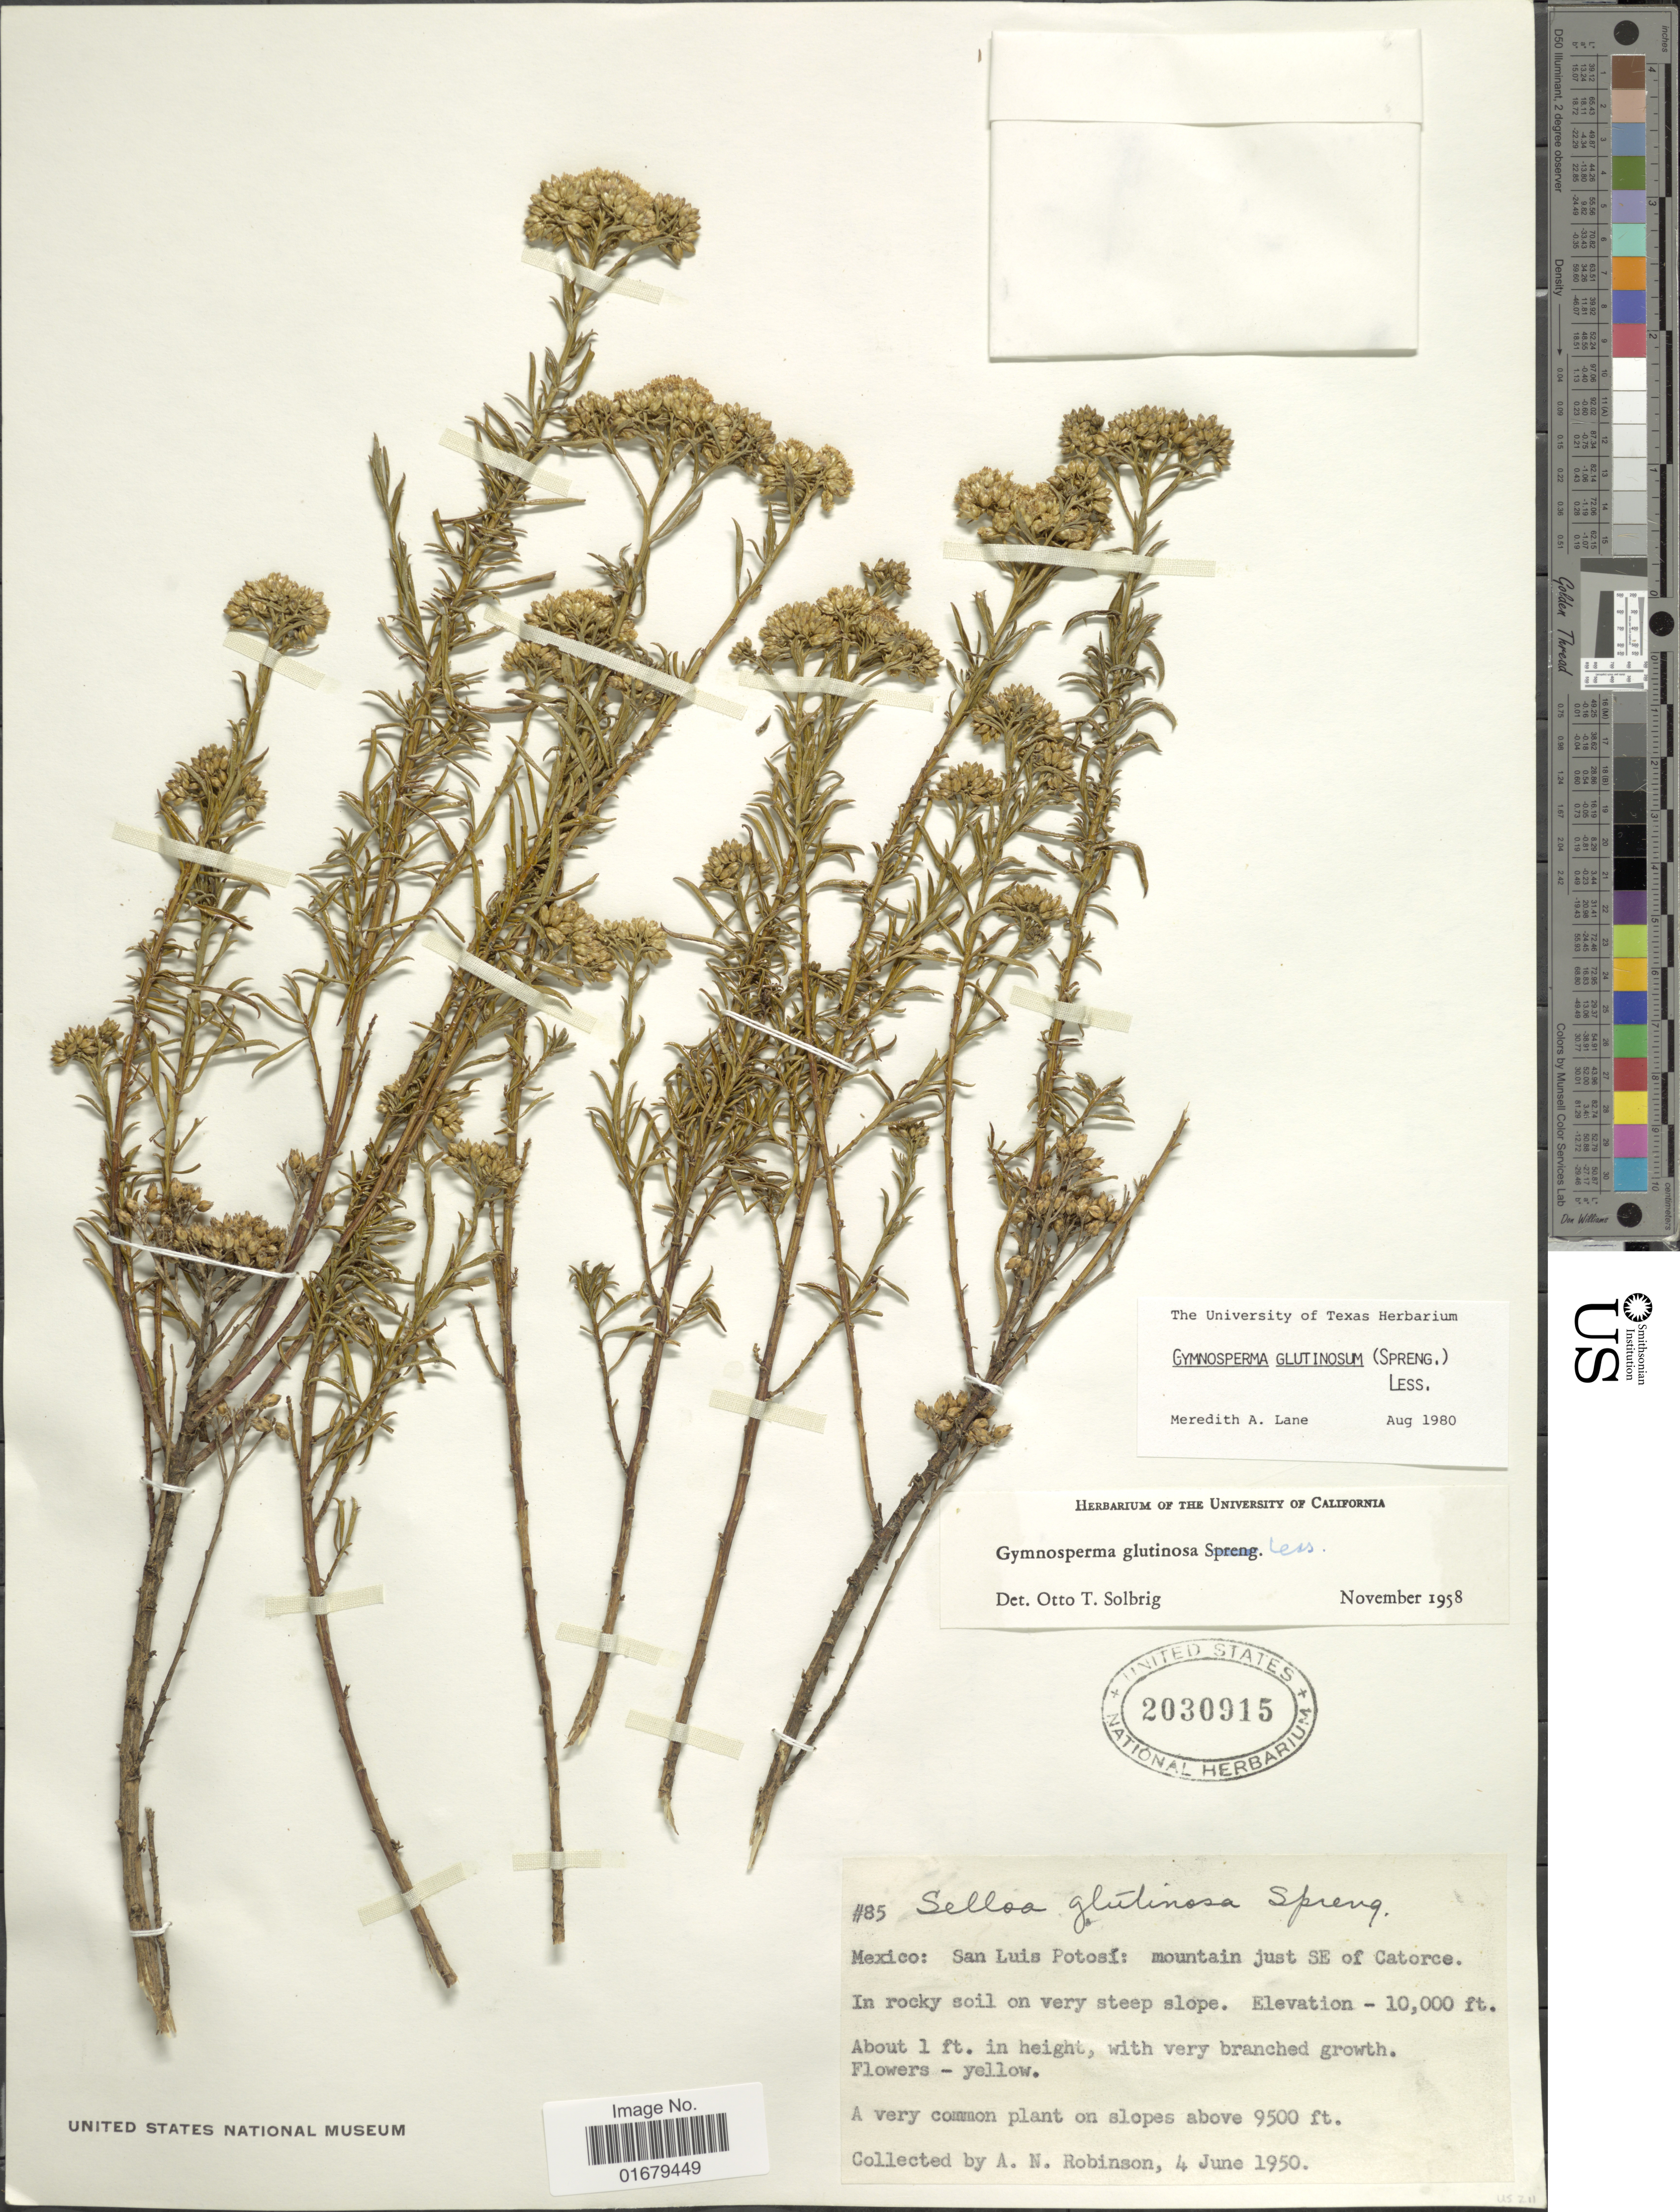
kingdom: Plantae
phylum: Tracheophyta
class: Magnoliopsida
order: Asterales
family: Asteraceae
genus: Gymnosperma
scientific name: Gymnosperma glutinosum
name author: (Spreng.) Less.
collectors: A. N. Robinson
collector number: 85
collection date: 1950-06-04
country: Mexico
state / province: San Luis Potosí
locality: Mountain just SE of Catorce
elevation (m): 3048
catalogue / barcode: US 2030915